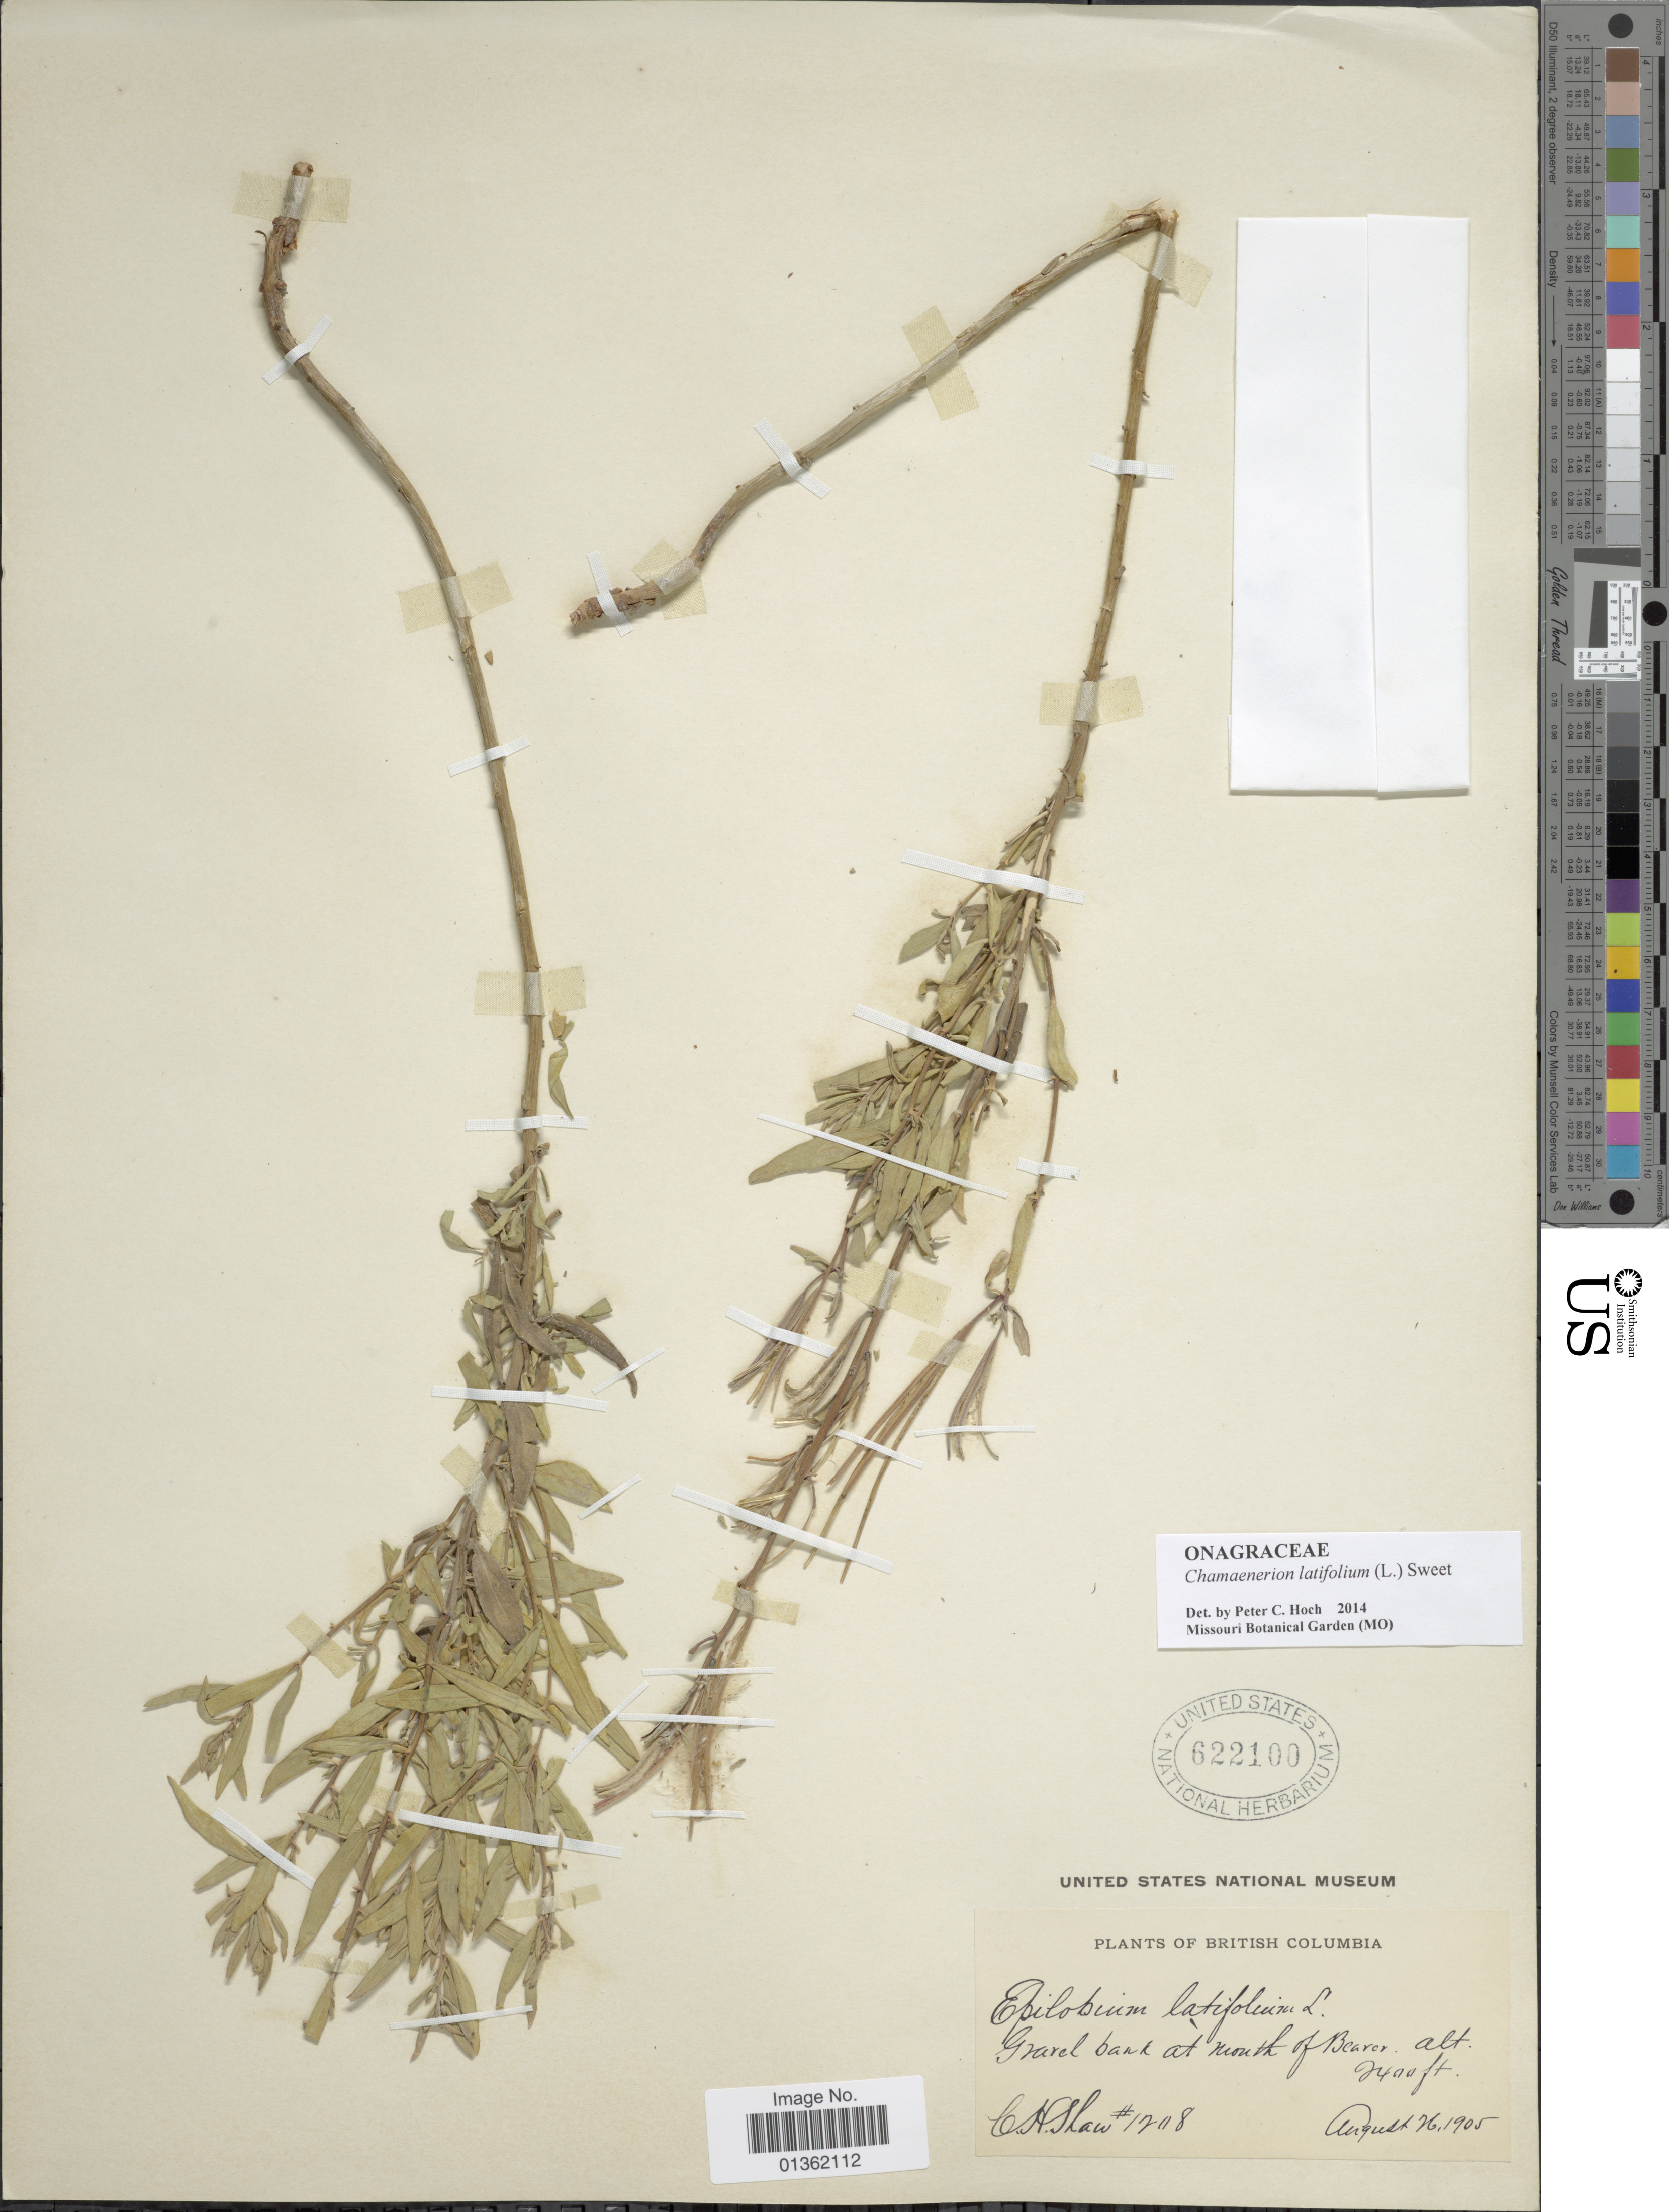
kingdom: Plantae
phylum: Tracheophyta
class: Magnoliopsida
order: Myrtales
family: Onagraceae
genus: Chamaenerion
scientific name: Chamaenerion latifolium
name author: (L.) Th. Fr. & Lange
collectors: C. H. Shaw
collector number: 1208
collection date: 1905-08-26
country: Canada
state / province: British Columbia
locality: Gravel bank at mouth of Beaver.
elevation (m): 732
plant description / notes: Precise locality edit: Corrected "Bearor" to "Beaver."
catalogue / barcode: US 622100